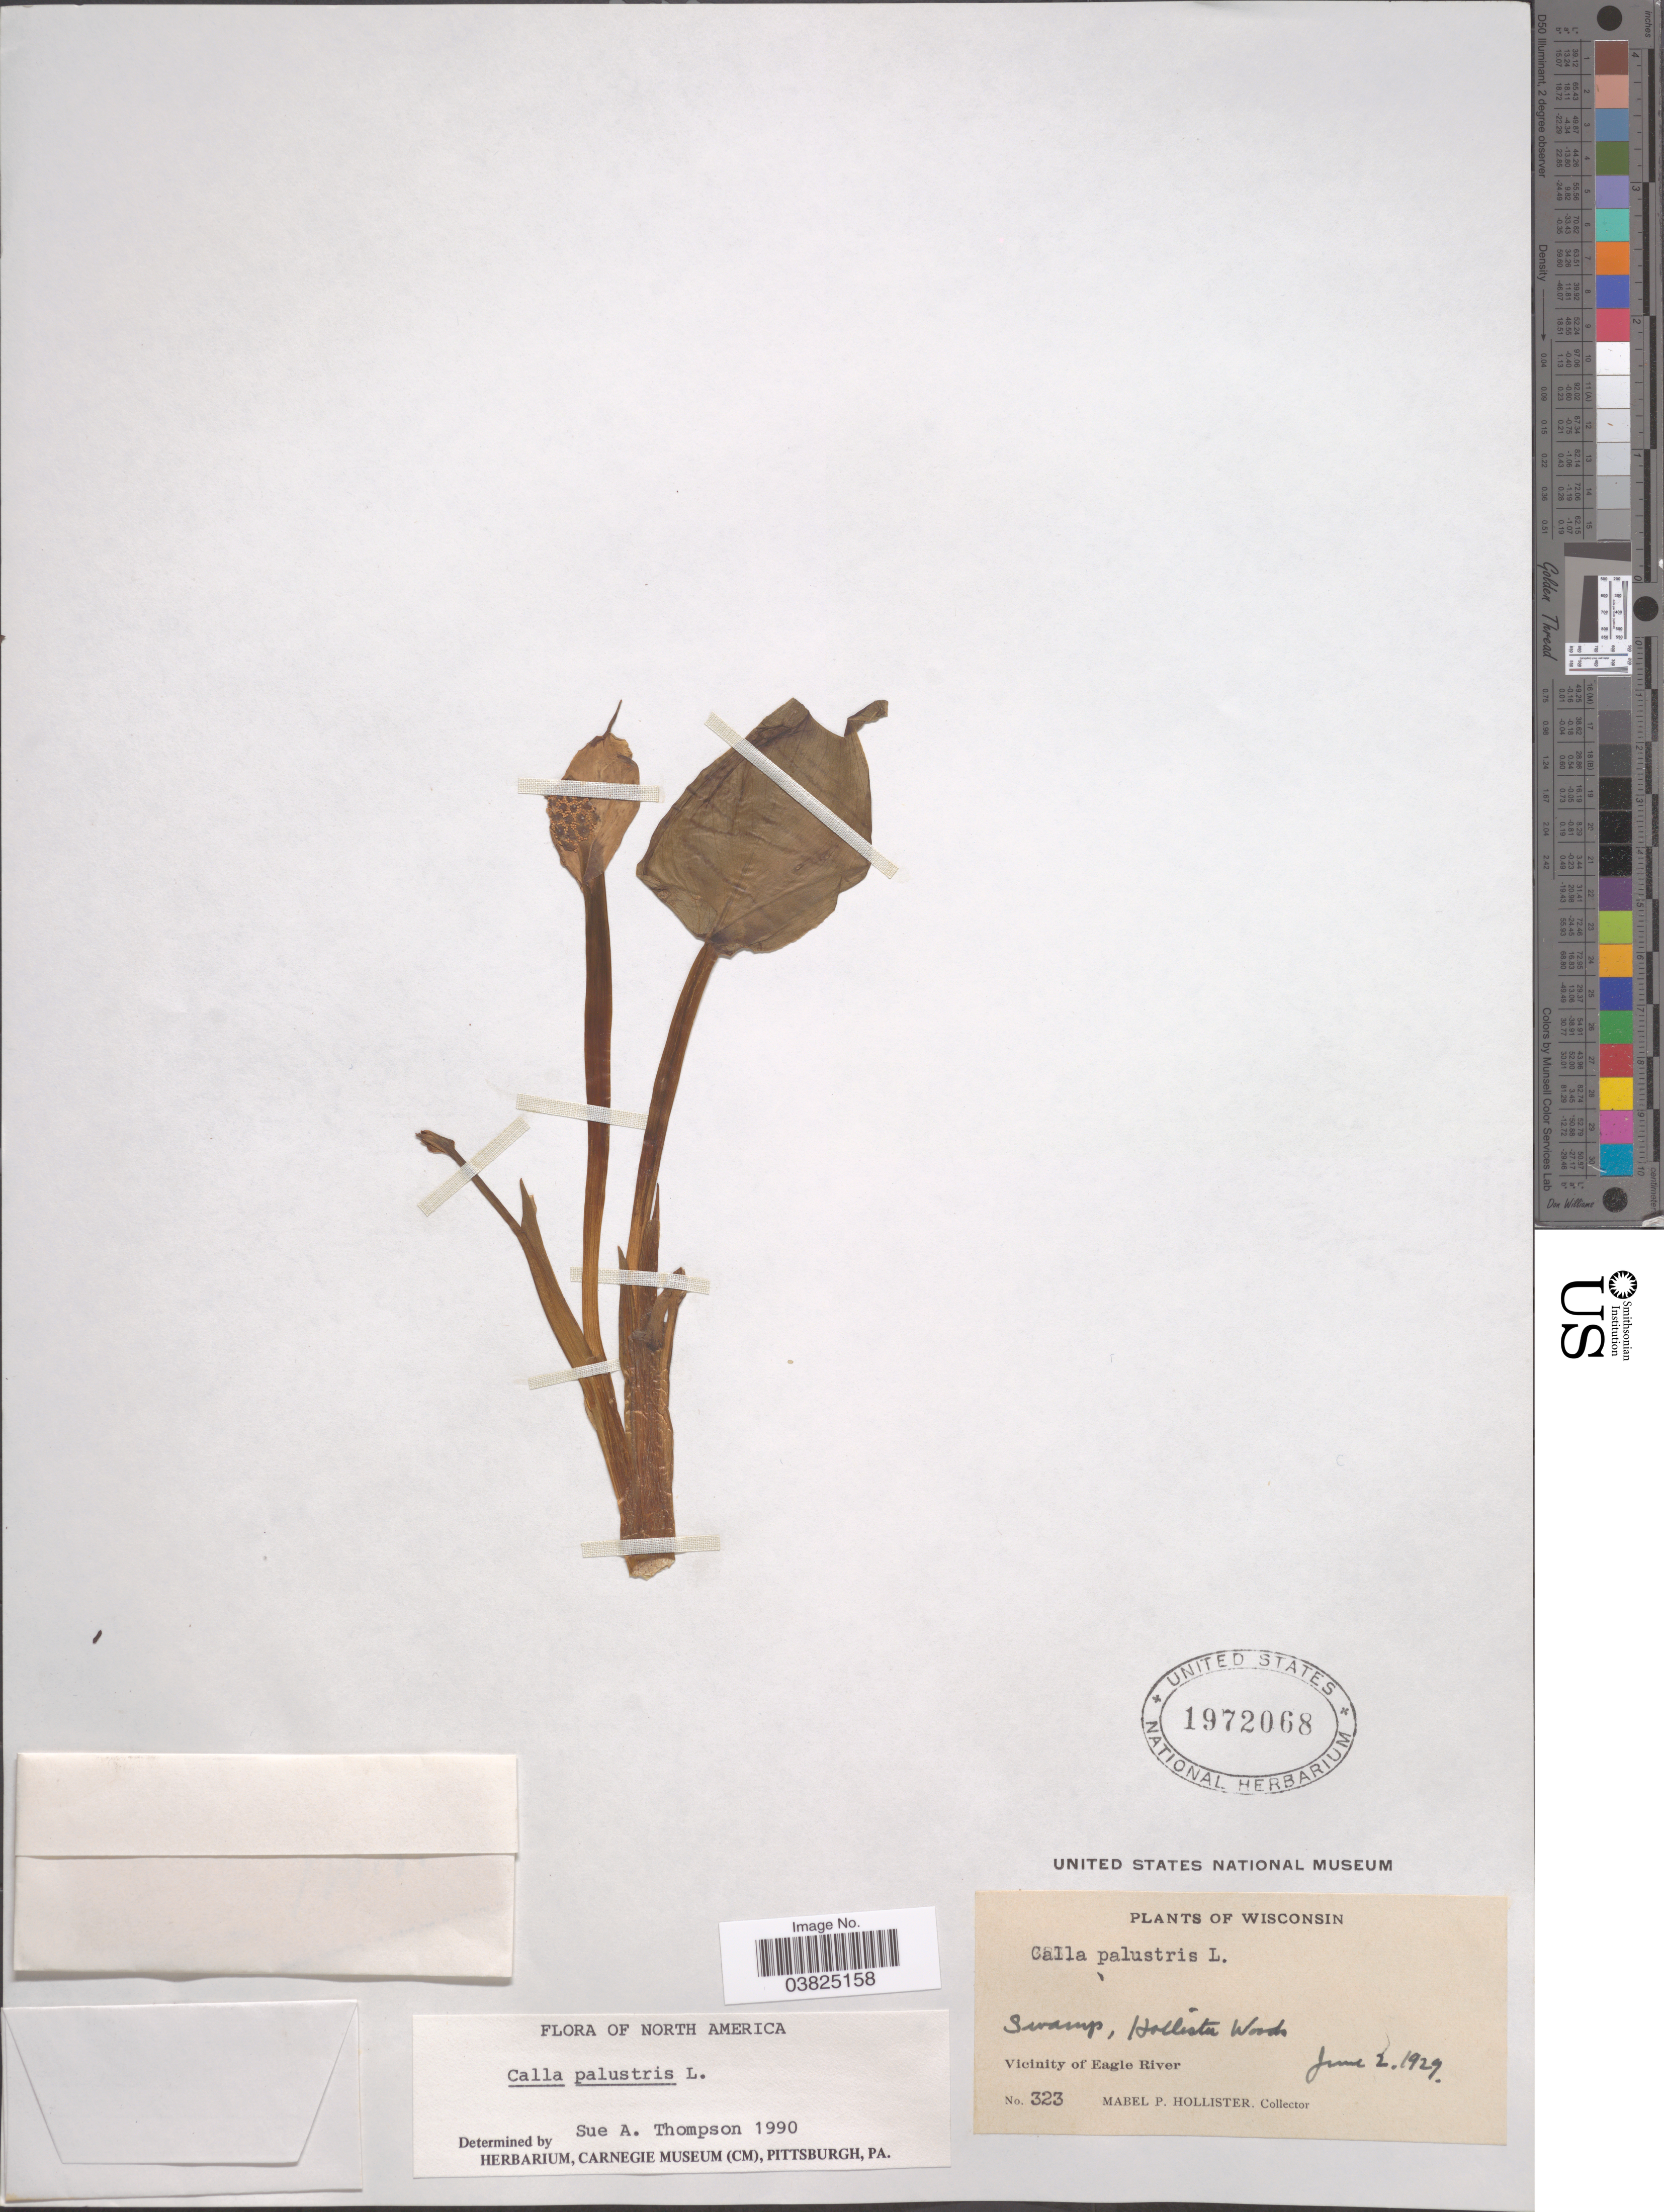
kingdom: Plantae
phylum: Tracheophyta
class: Liliopsida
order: Alismatales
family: Araceae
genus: Calla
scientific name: Calla palustris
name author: L.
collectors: M. Hollister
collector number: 323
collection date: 1929-06-02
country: United States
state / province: Wisconsin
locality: Hollister Woods. Vicinity of Eagle River.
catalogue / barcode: US 1972068